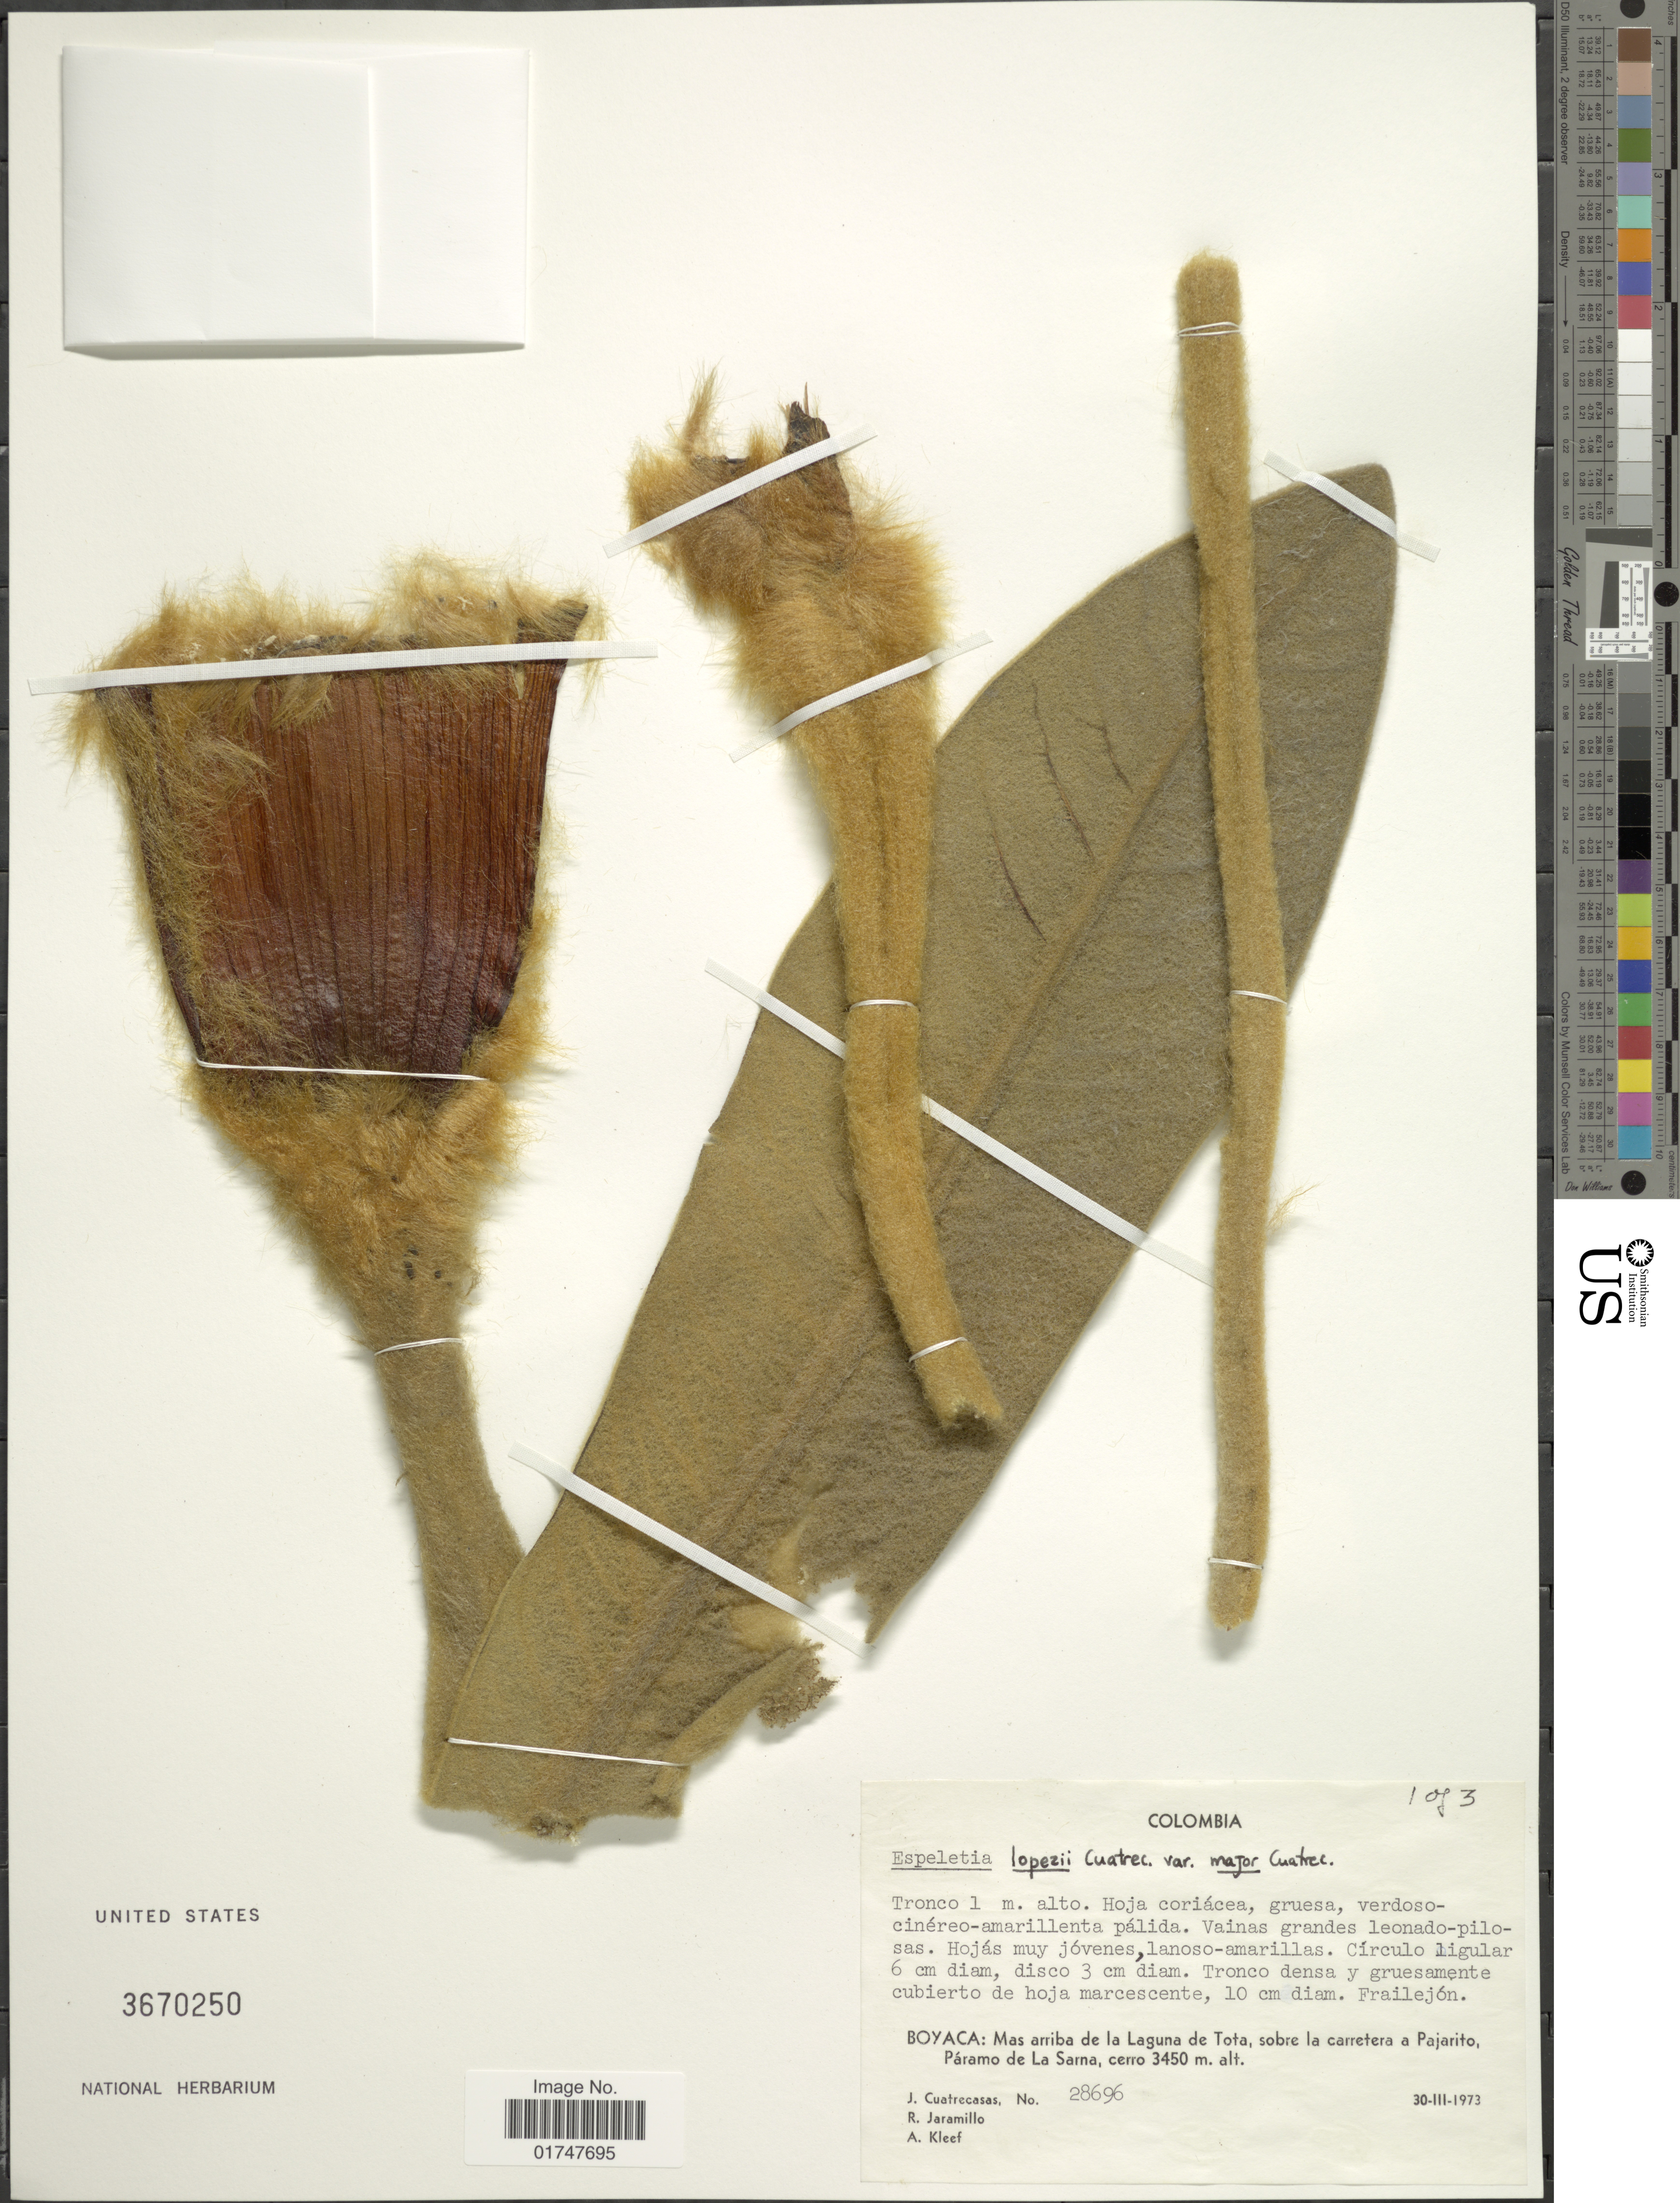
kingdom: Plantae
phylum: Tracheophyta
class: Magnoliopsida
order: Asterales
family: Asteraceae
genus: Espeletia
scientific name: Espeletia lopezii var. major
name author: Cuatrec.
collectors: J. Cuatrecasas, R. Jaramillo M. & A. Kleef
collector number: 28696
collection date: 1973-03-30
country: Colombia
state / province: Boyacá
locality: Mas arriba de la Laguna de Tota, sobre la carretera a Pajarito, Páramo de La Sarna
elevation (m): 3450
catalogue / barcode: US 3670250